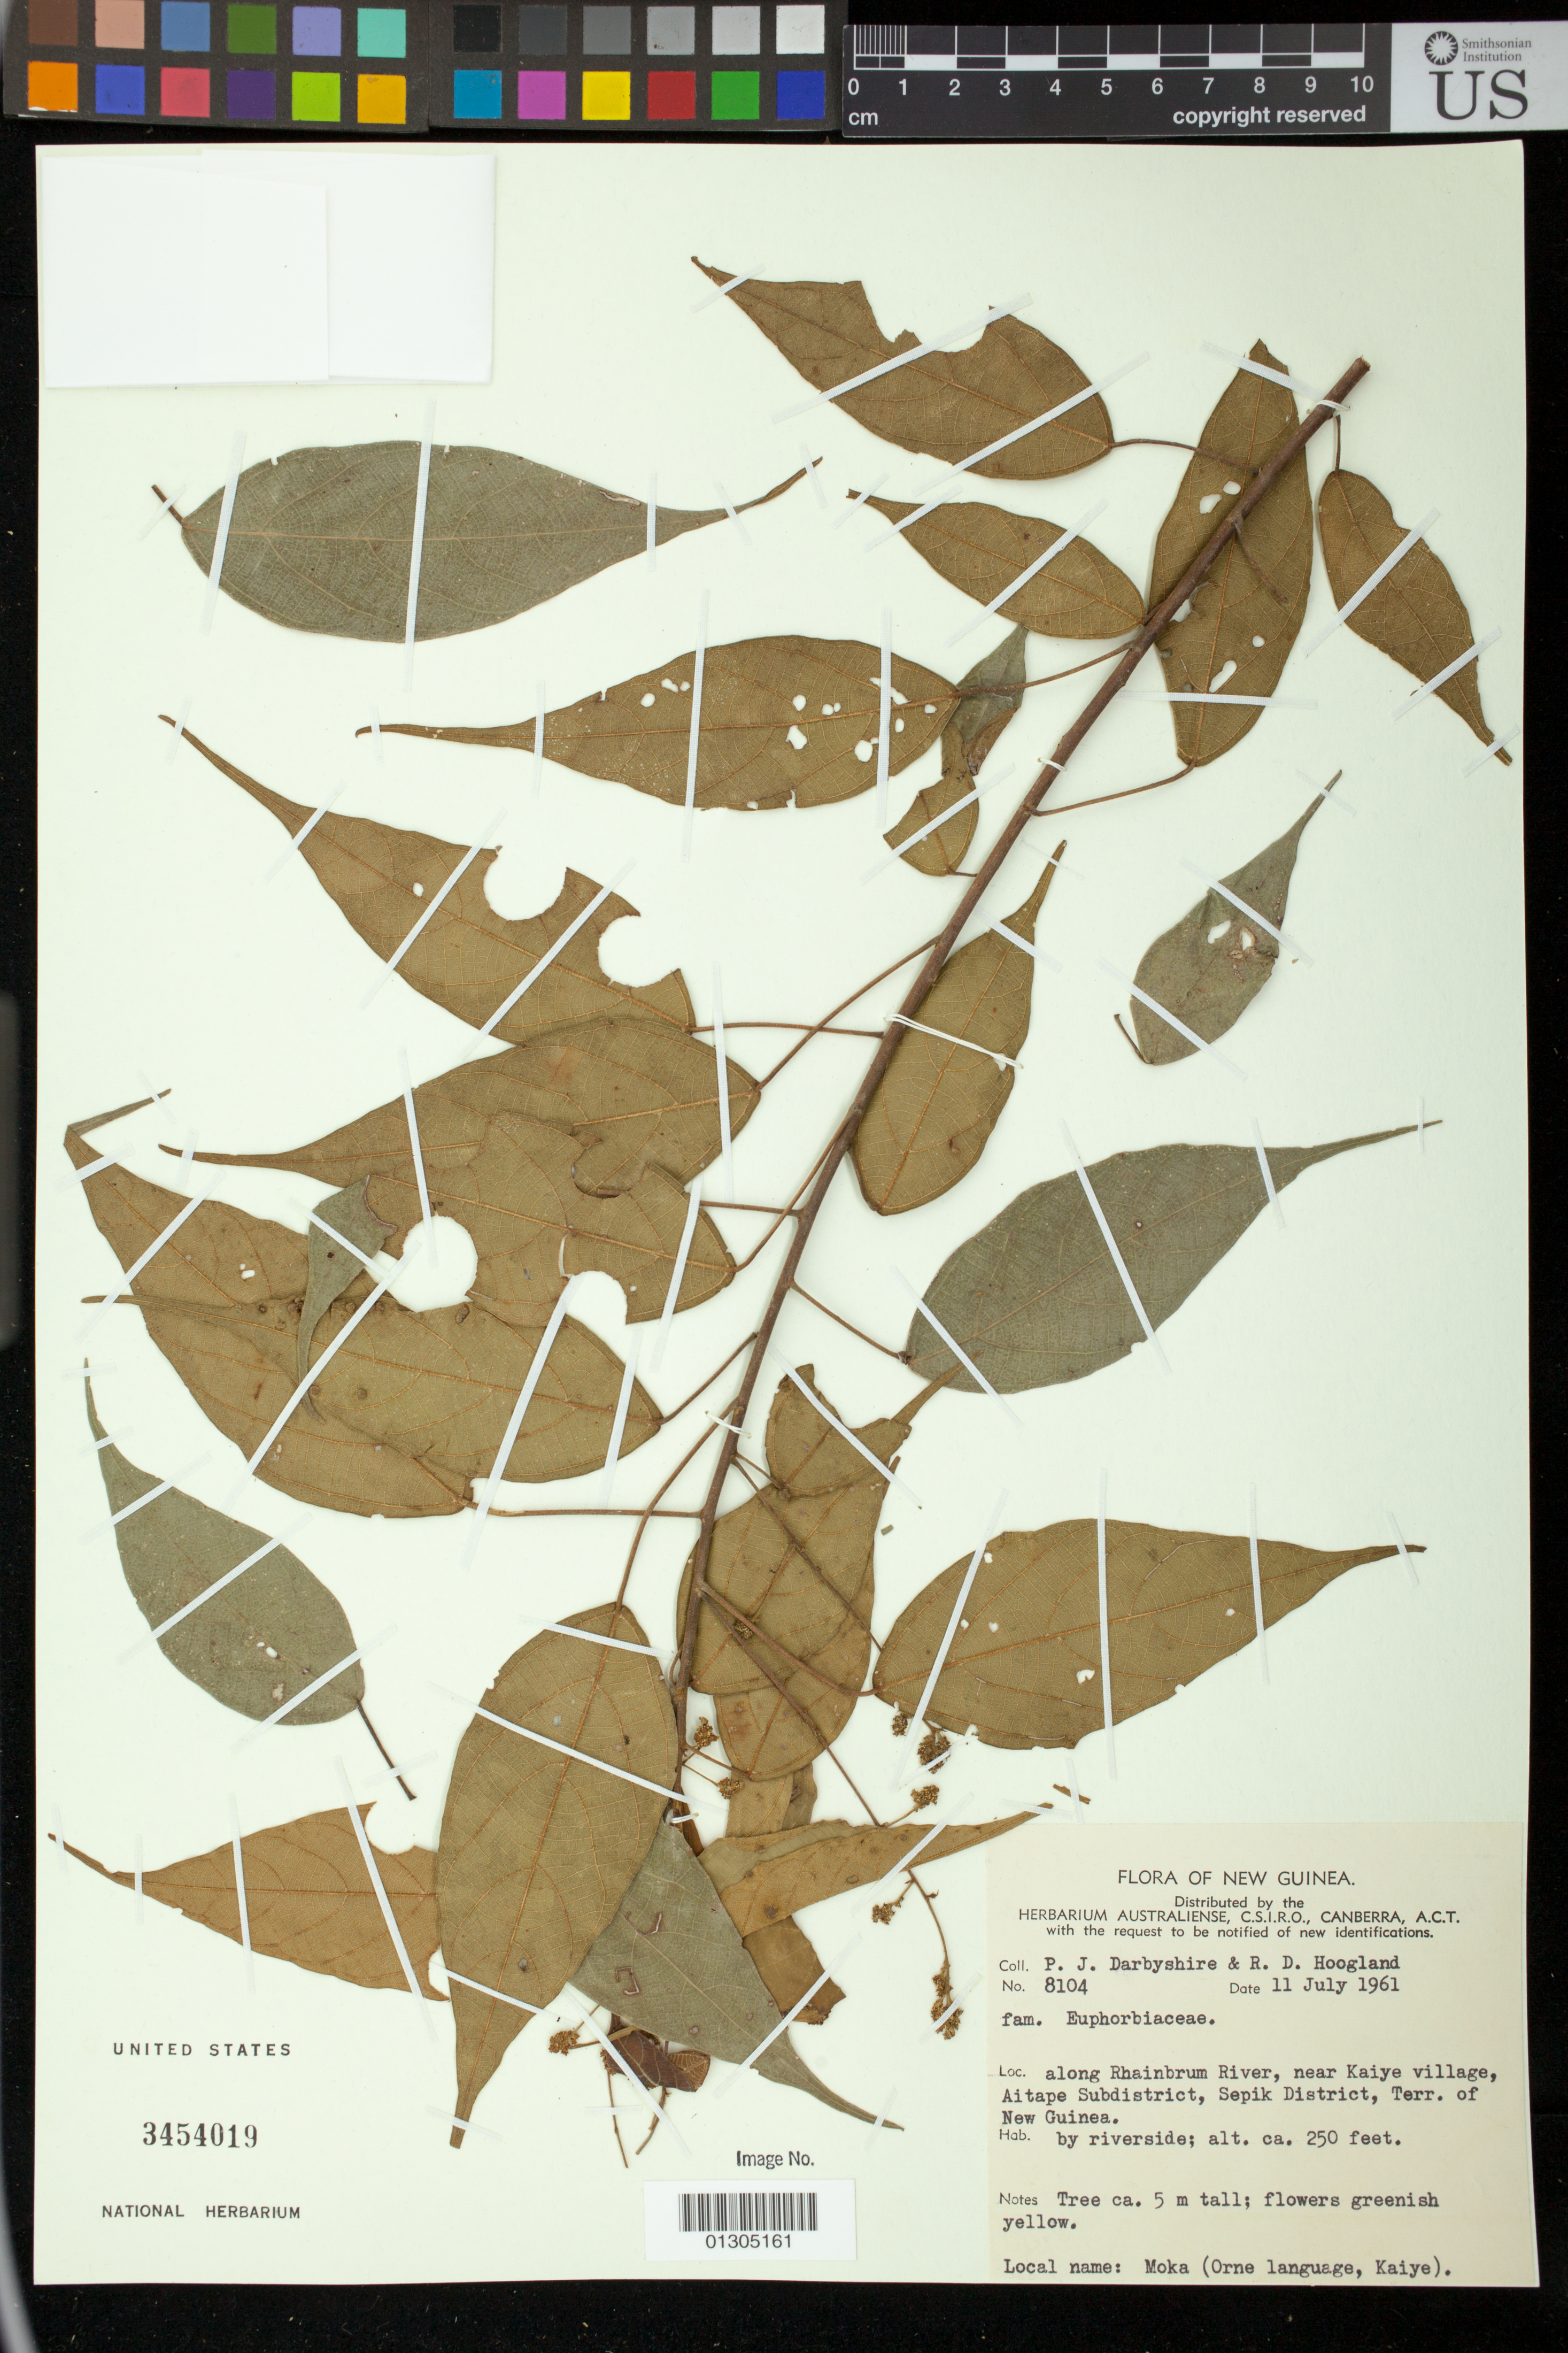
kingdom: Plantae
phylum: Tracheophyta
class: Magnoliopsida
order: Malpighiales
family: Euphorbiaceae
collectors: P. Darbyshire & R. D. Hoogland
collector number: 8104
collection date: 1961-07-11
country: Papua New Guinea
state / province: Sandaun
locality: along Rhainbrum River, near Kaiye village, Aitape Subdistrict, Sepik District, Terr. of New Guinea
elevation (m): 76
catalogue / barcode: US 3454019